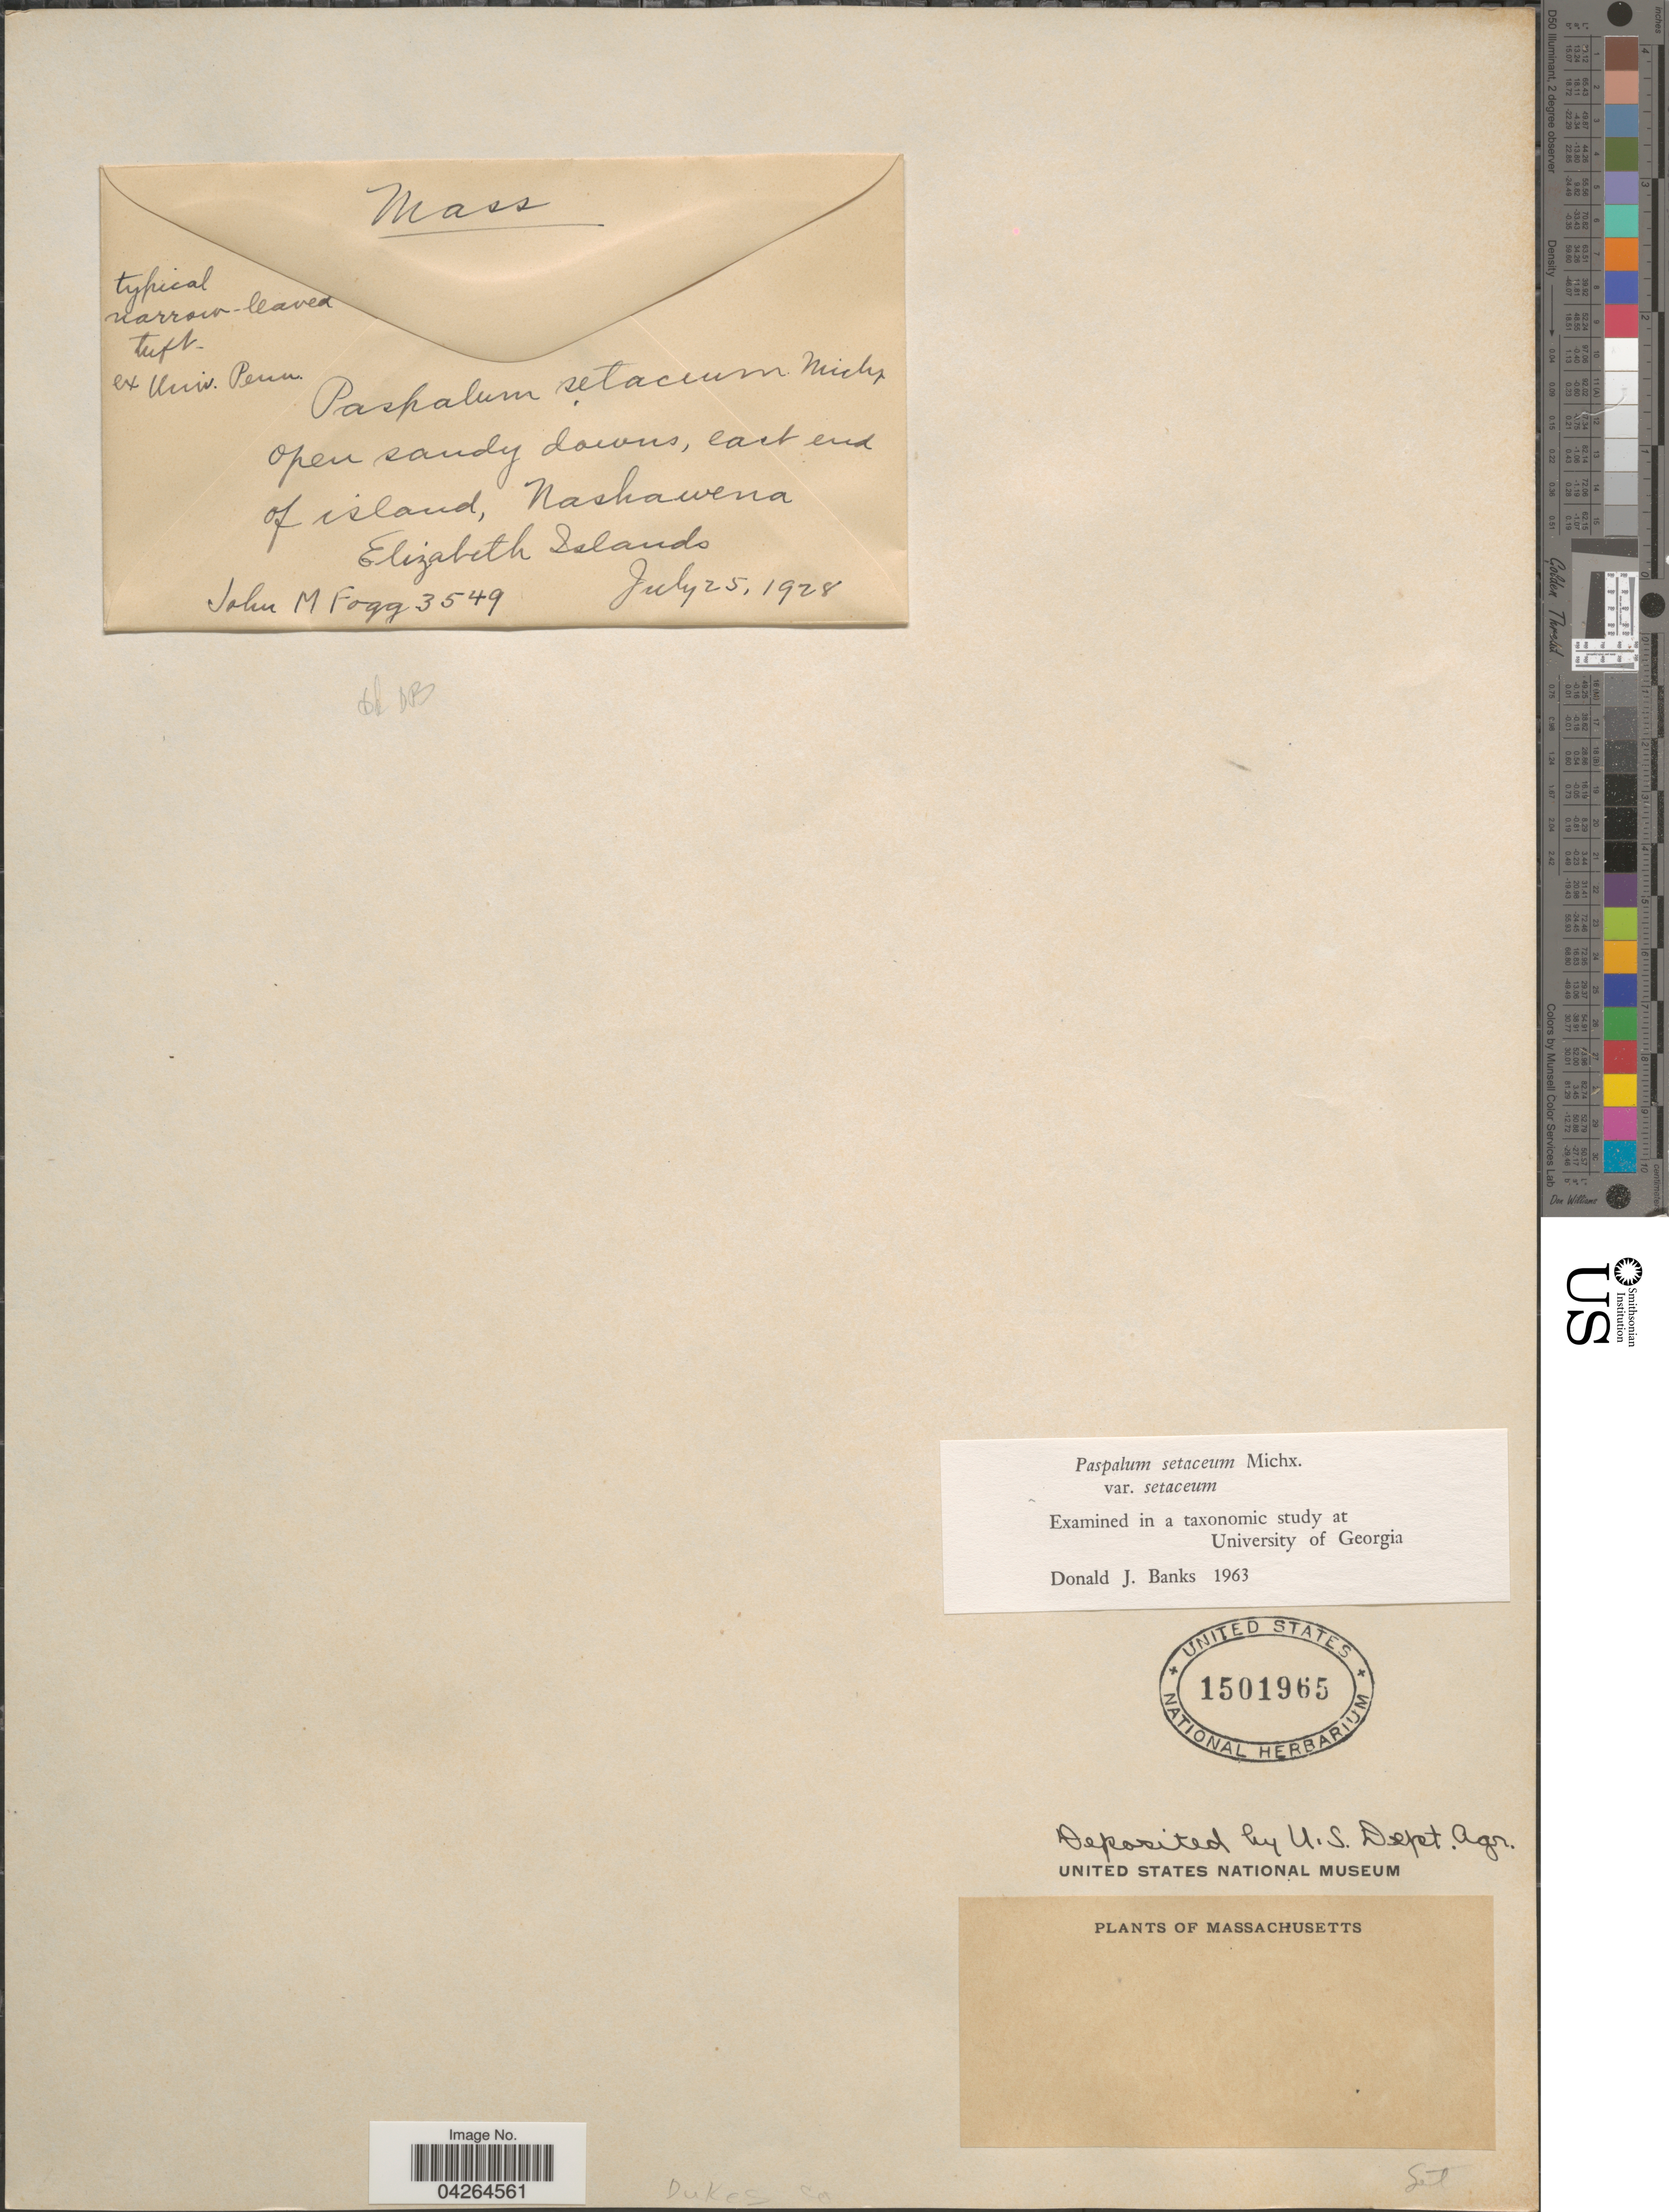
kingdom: Plantae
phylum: Tracheophyta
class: Liliopsida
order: Poales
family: Poaceae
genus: Paspalum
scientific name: Paspalum setaceum var. setaceum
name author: Michx.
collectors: J. Fogg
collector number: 3549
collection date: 1928-07-25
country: United States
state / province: Massachusetts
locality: Open sandy downs, east end of island, Nashawena. Elizabeth Islands.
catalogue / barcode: US 1501965